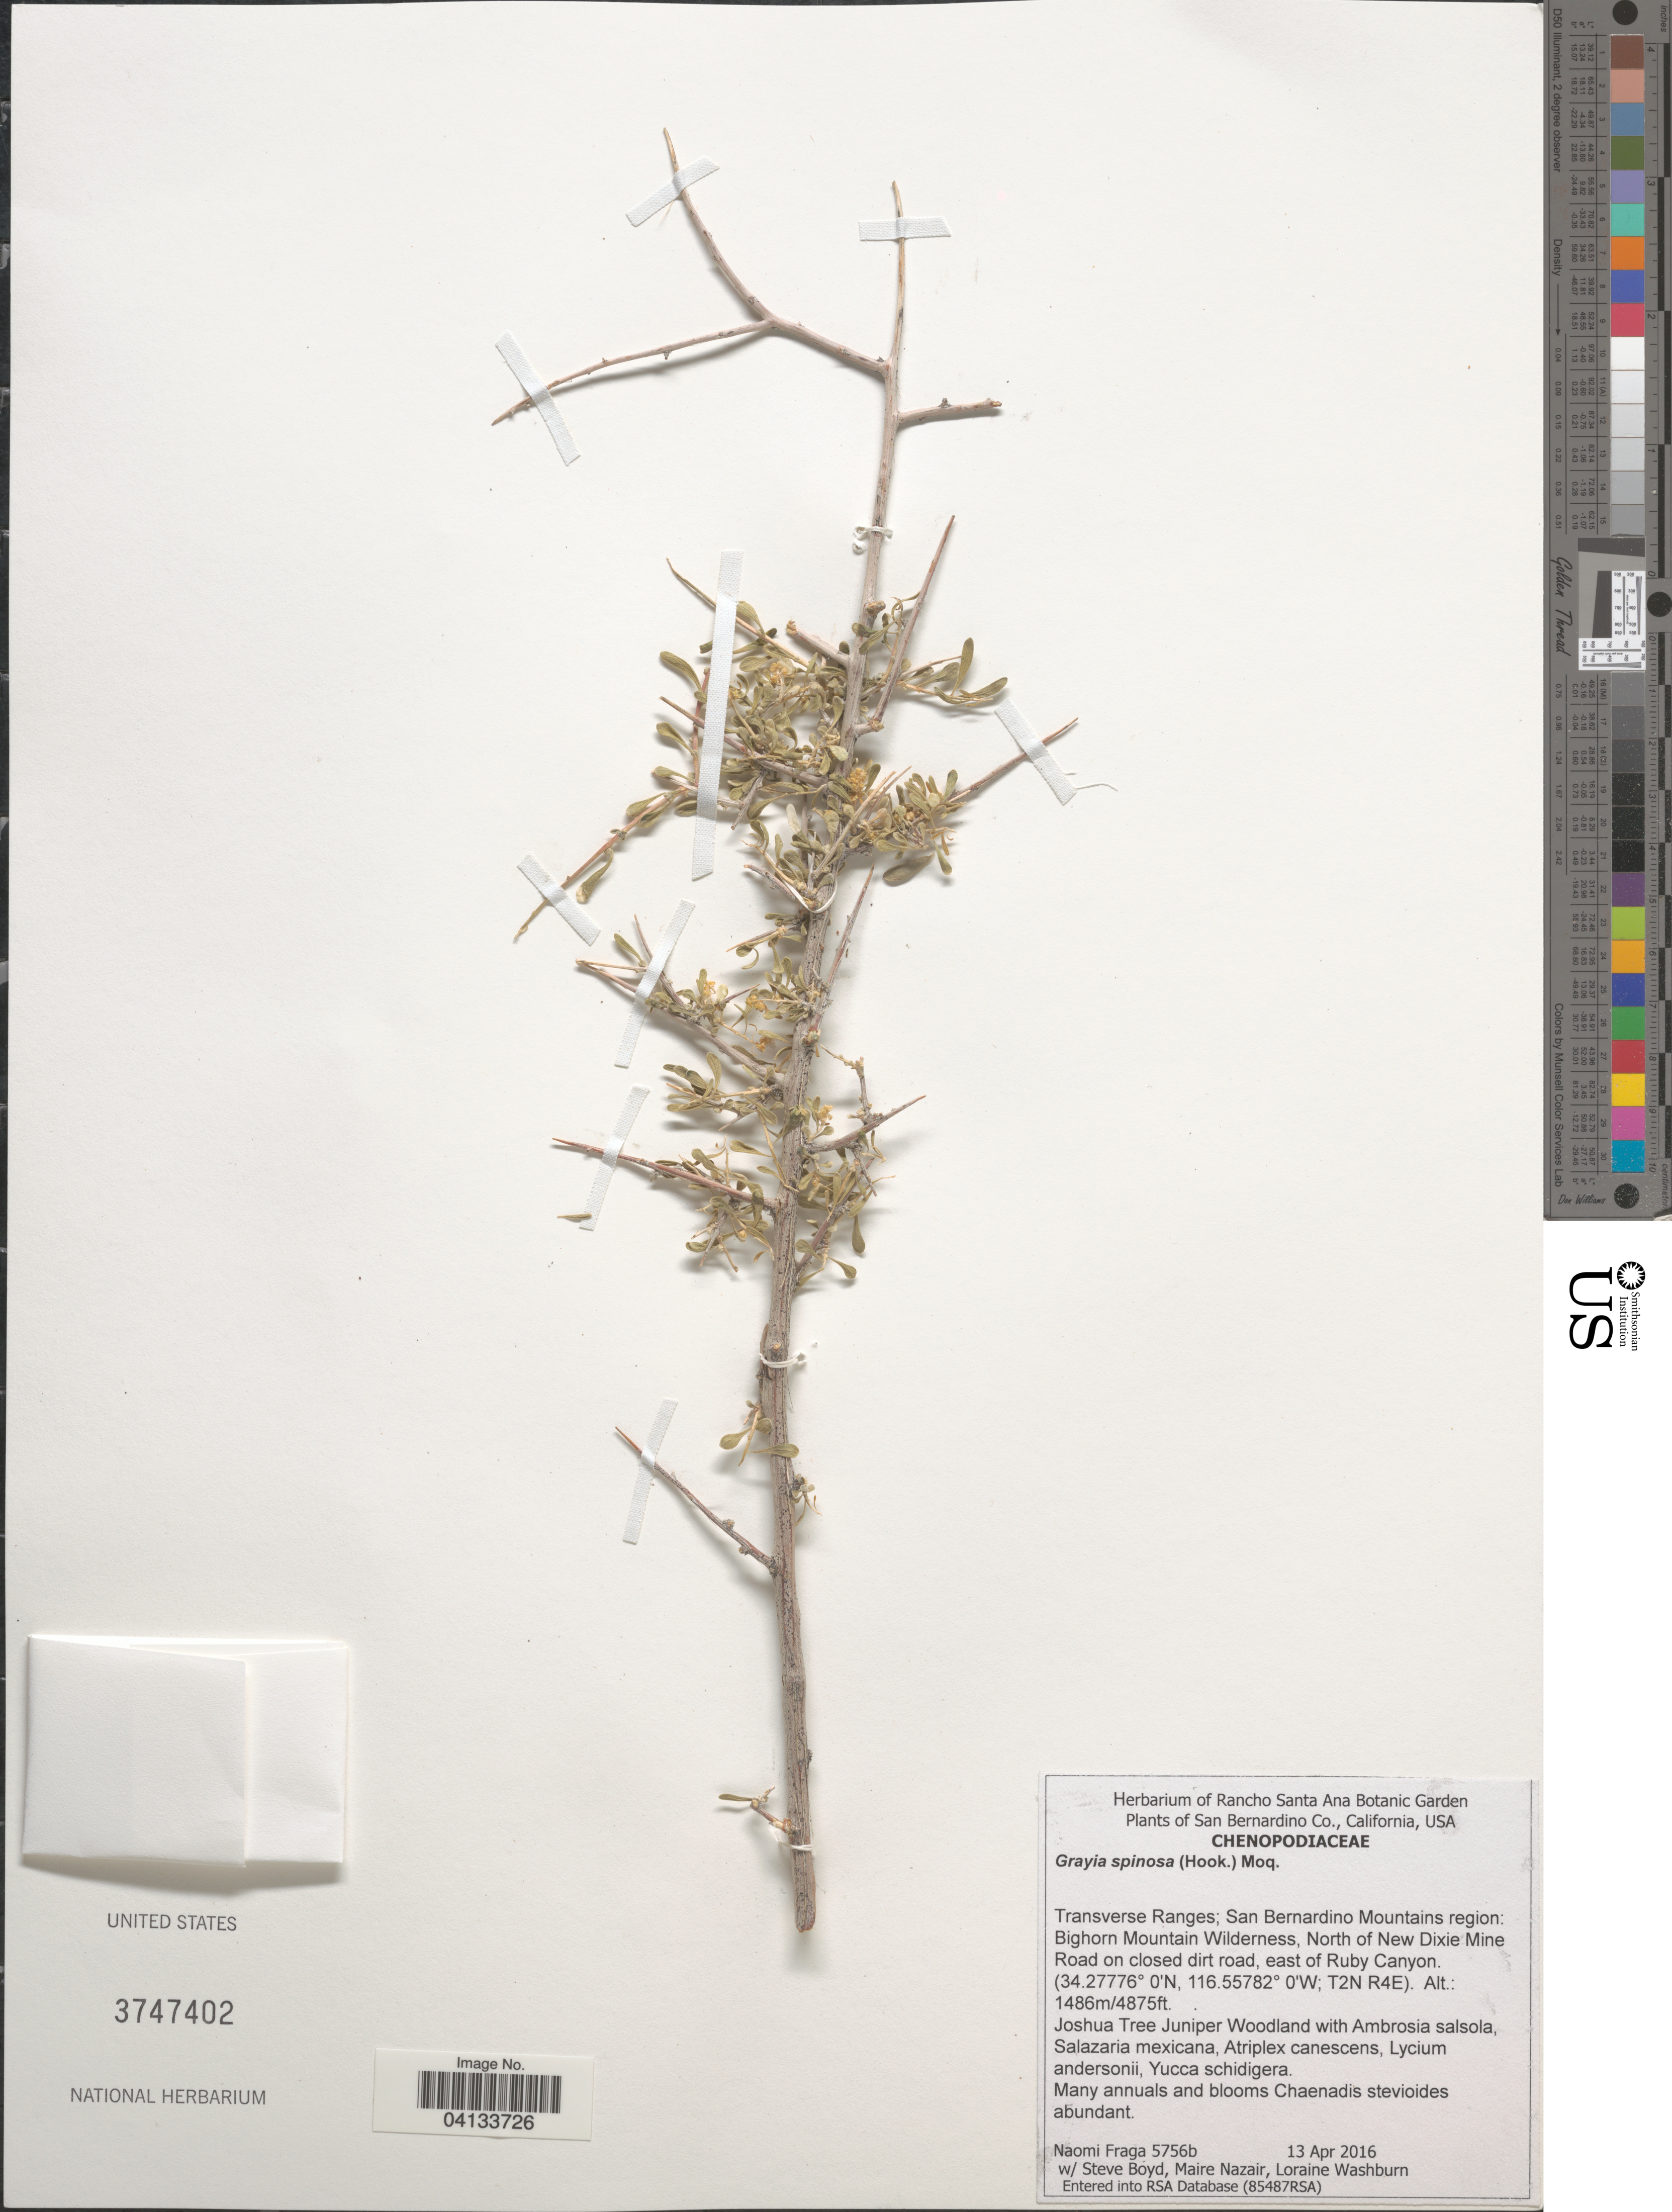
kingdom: Plantae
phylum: Tracheophyta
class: Magnoliopsida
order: Caryophyllales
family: Amaranthaceae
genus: Grayia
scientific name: Grayia spinosa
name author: (Hook.) Moq.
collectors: N. Fraga, S. Boyd, M. Nazair & L. Washburn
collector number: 5756b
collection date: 2016-04-13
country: United States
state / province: California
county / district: San Bernardino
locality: San Bernardino Co. Transverse Ranges; San Bernardino Mountains region: Bighorn Mountain Wilderness, North of New Dixie Mine Road on closed dirt road, east of Ruby Canyon. (T2N R4E).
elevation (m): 1486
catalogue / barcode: US 3747402